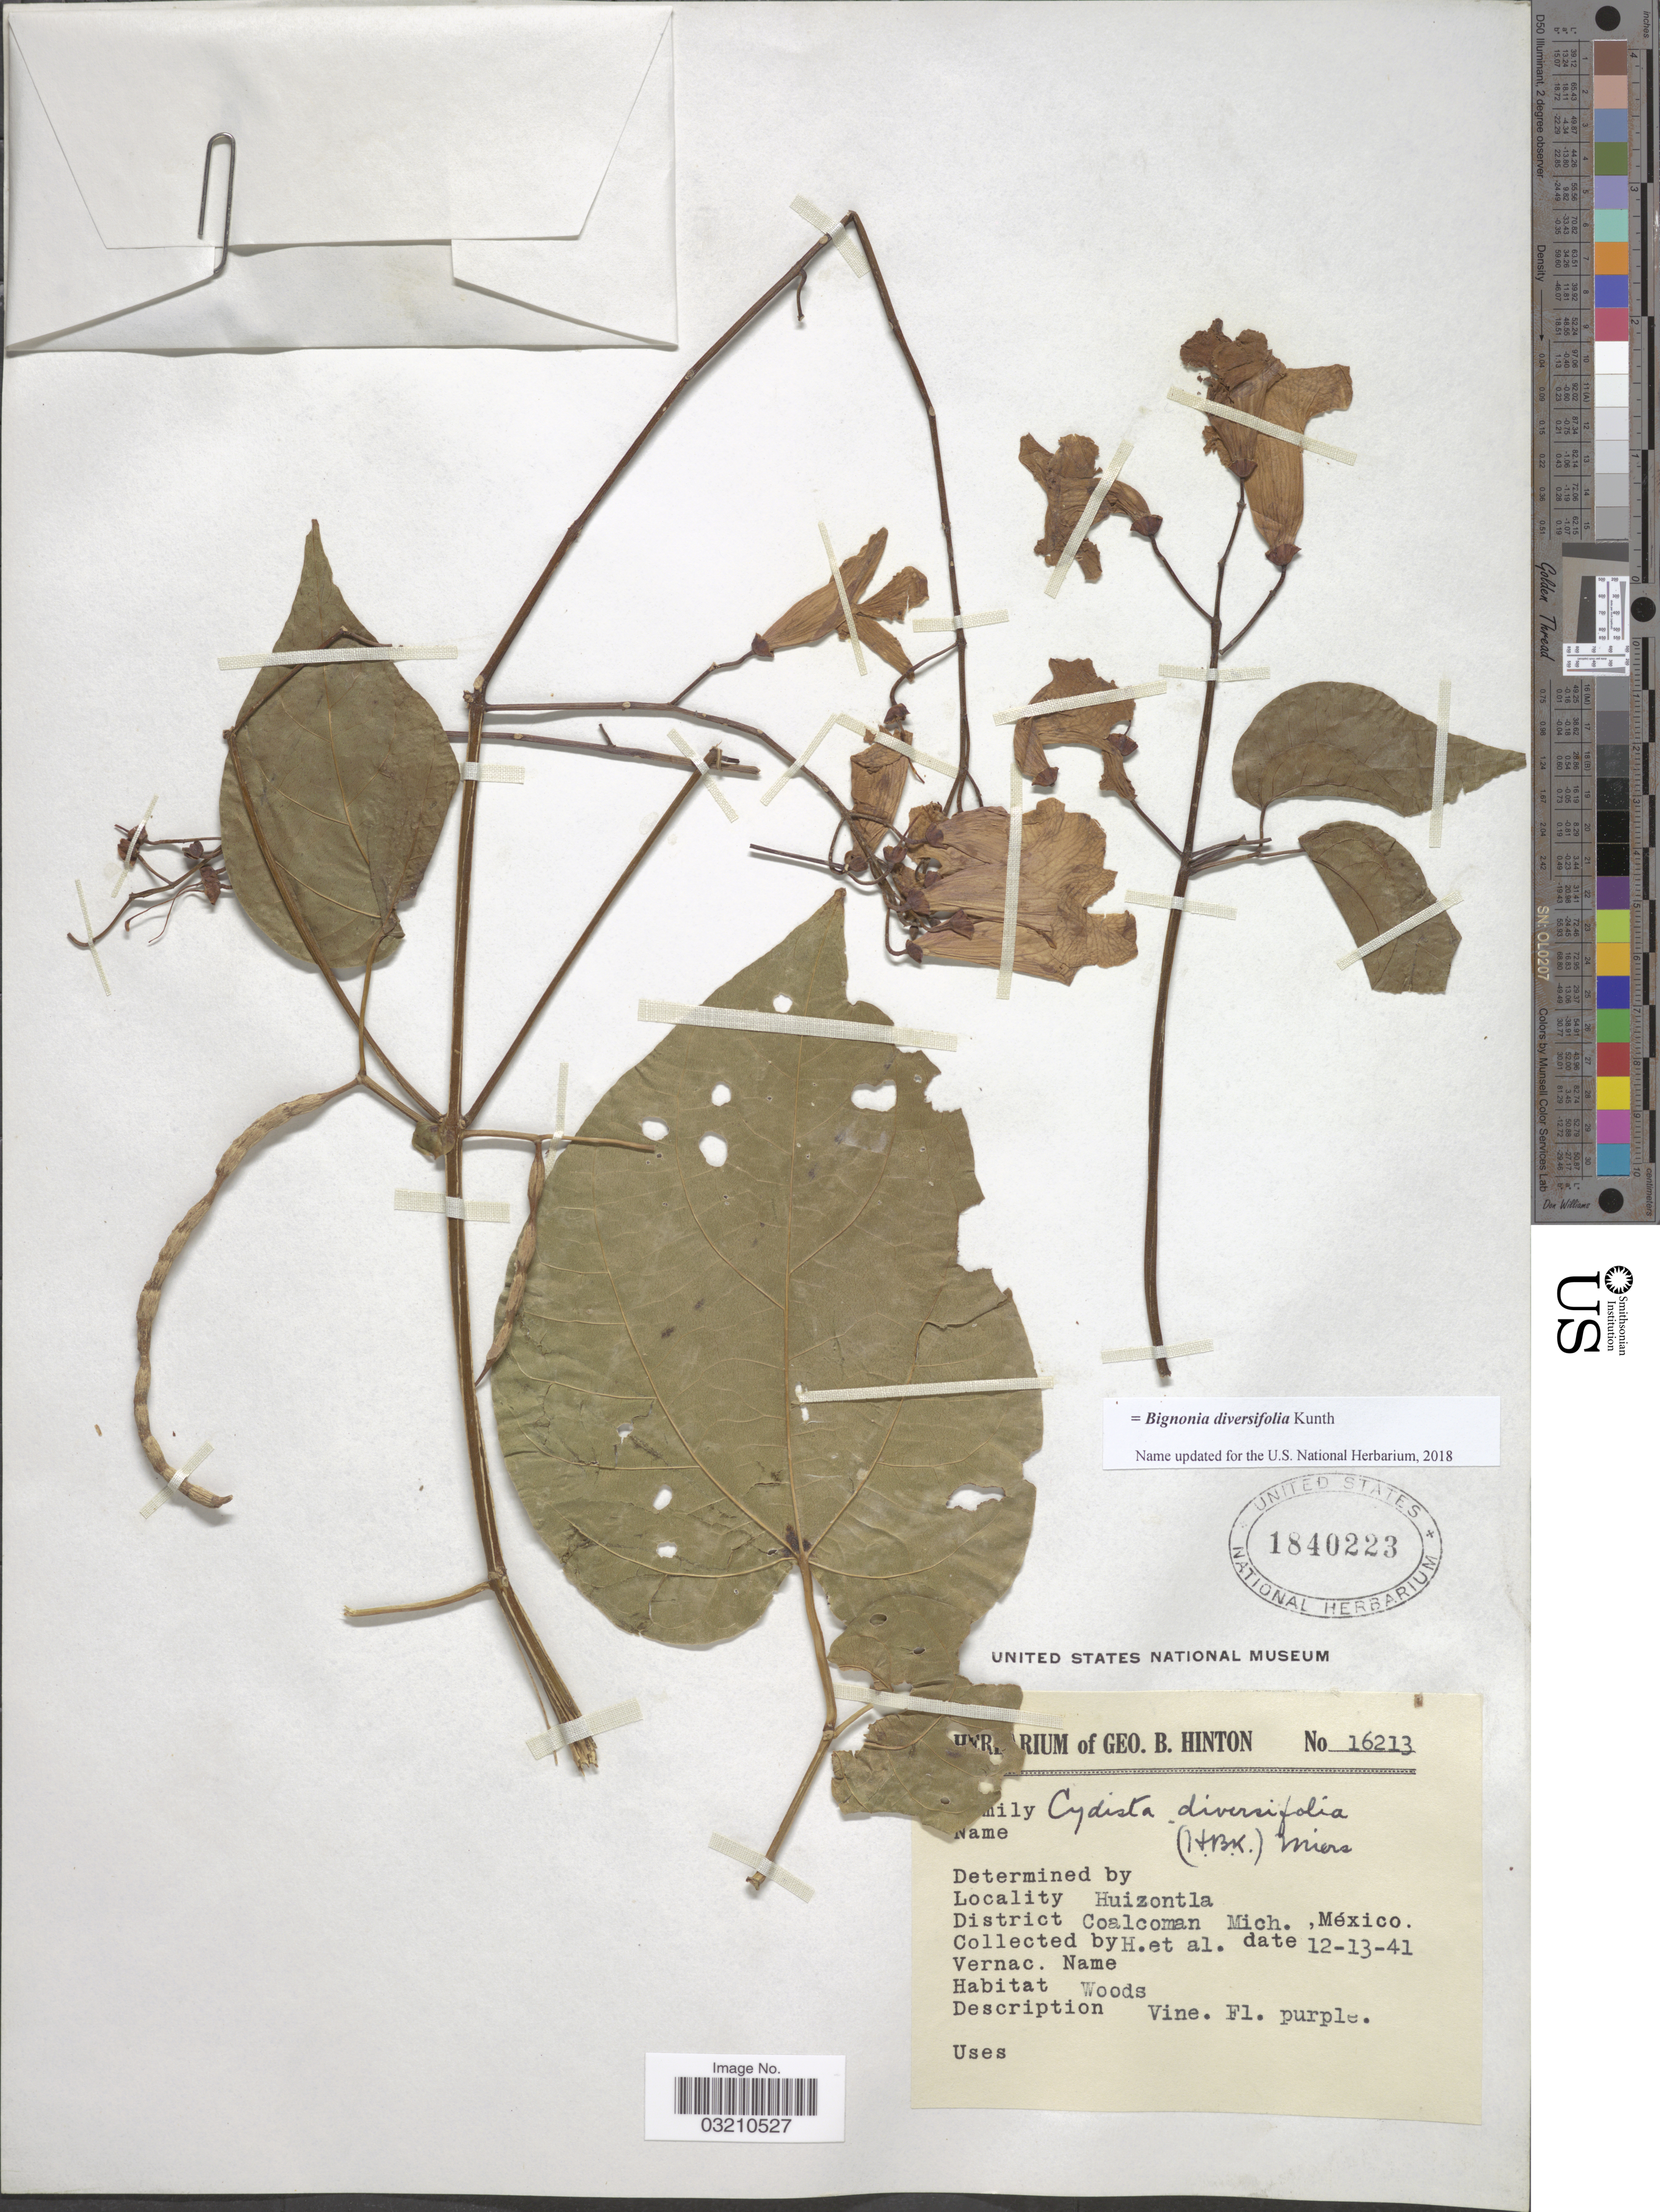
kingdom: Plantae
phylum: Tracheophyta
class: Magnoliopsida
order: Lamiales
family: Bignoniaceae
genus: Bignonia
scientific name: Bignonia diversifolia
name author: Kunth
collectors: G. B. Hinton & et al.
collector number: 16213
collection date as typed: Transcribed d/m/y: 13/12/41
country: Mexico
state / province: Michoacán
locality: Huizontla. District Coalcoman, Mich.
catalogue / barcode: US 1840223